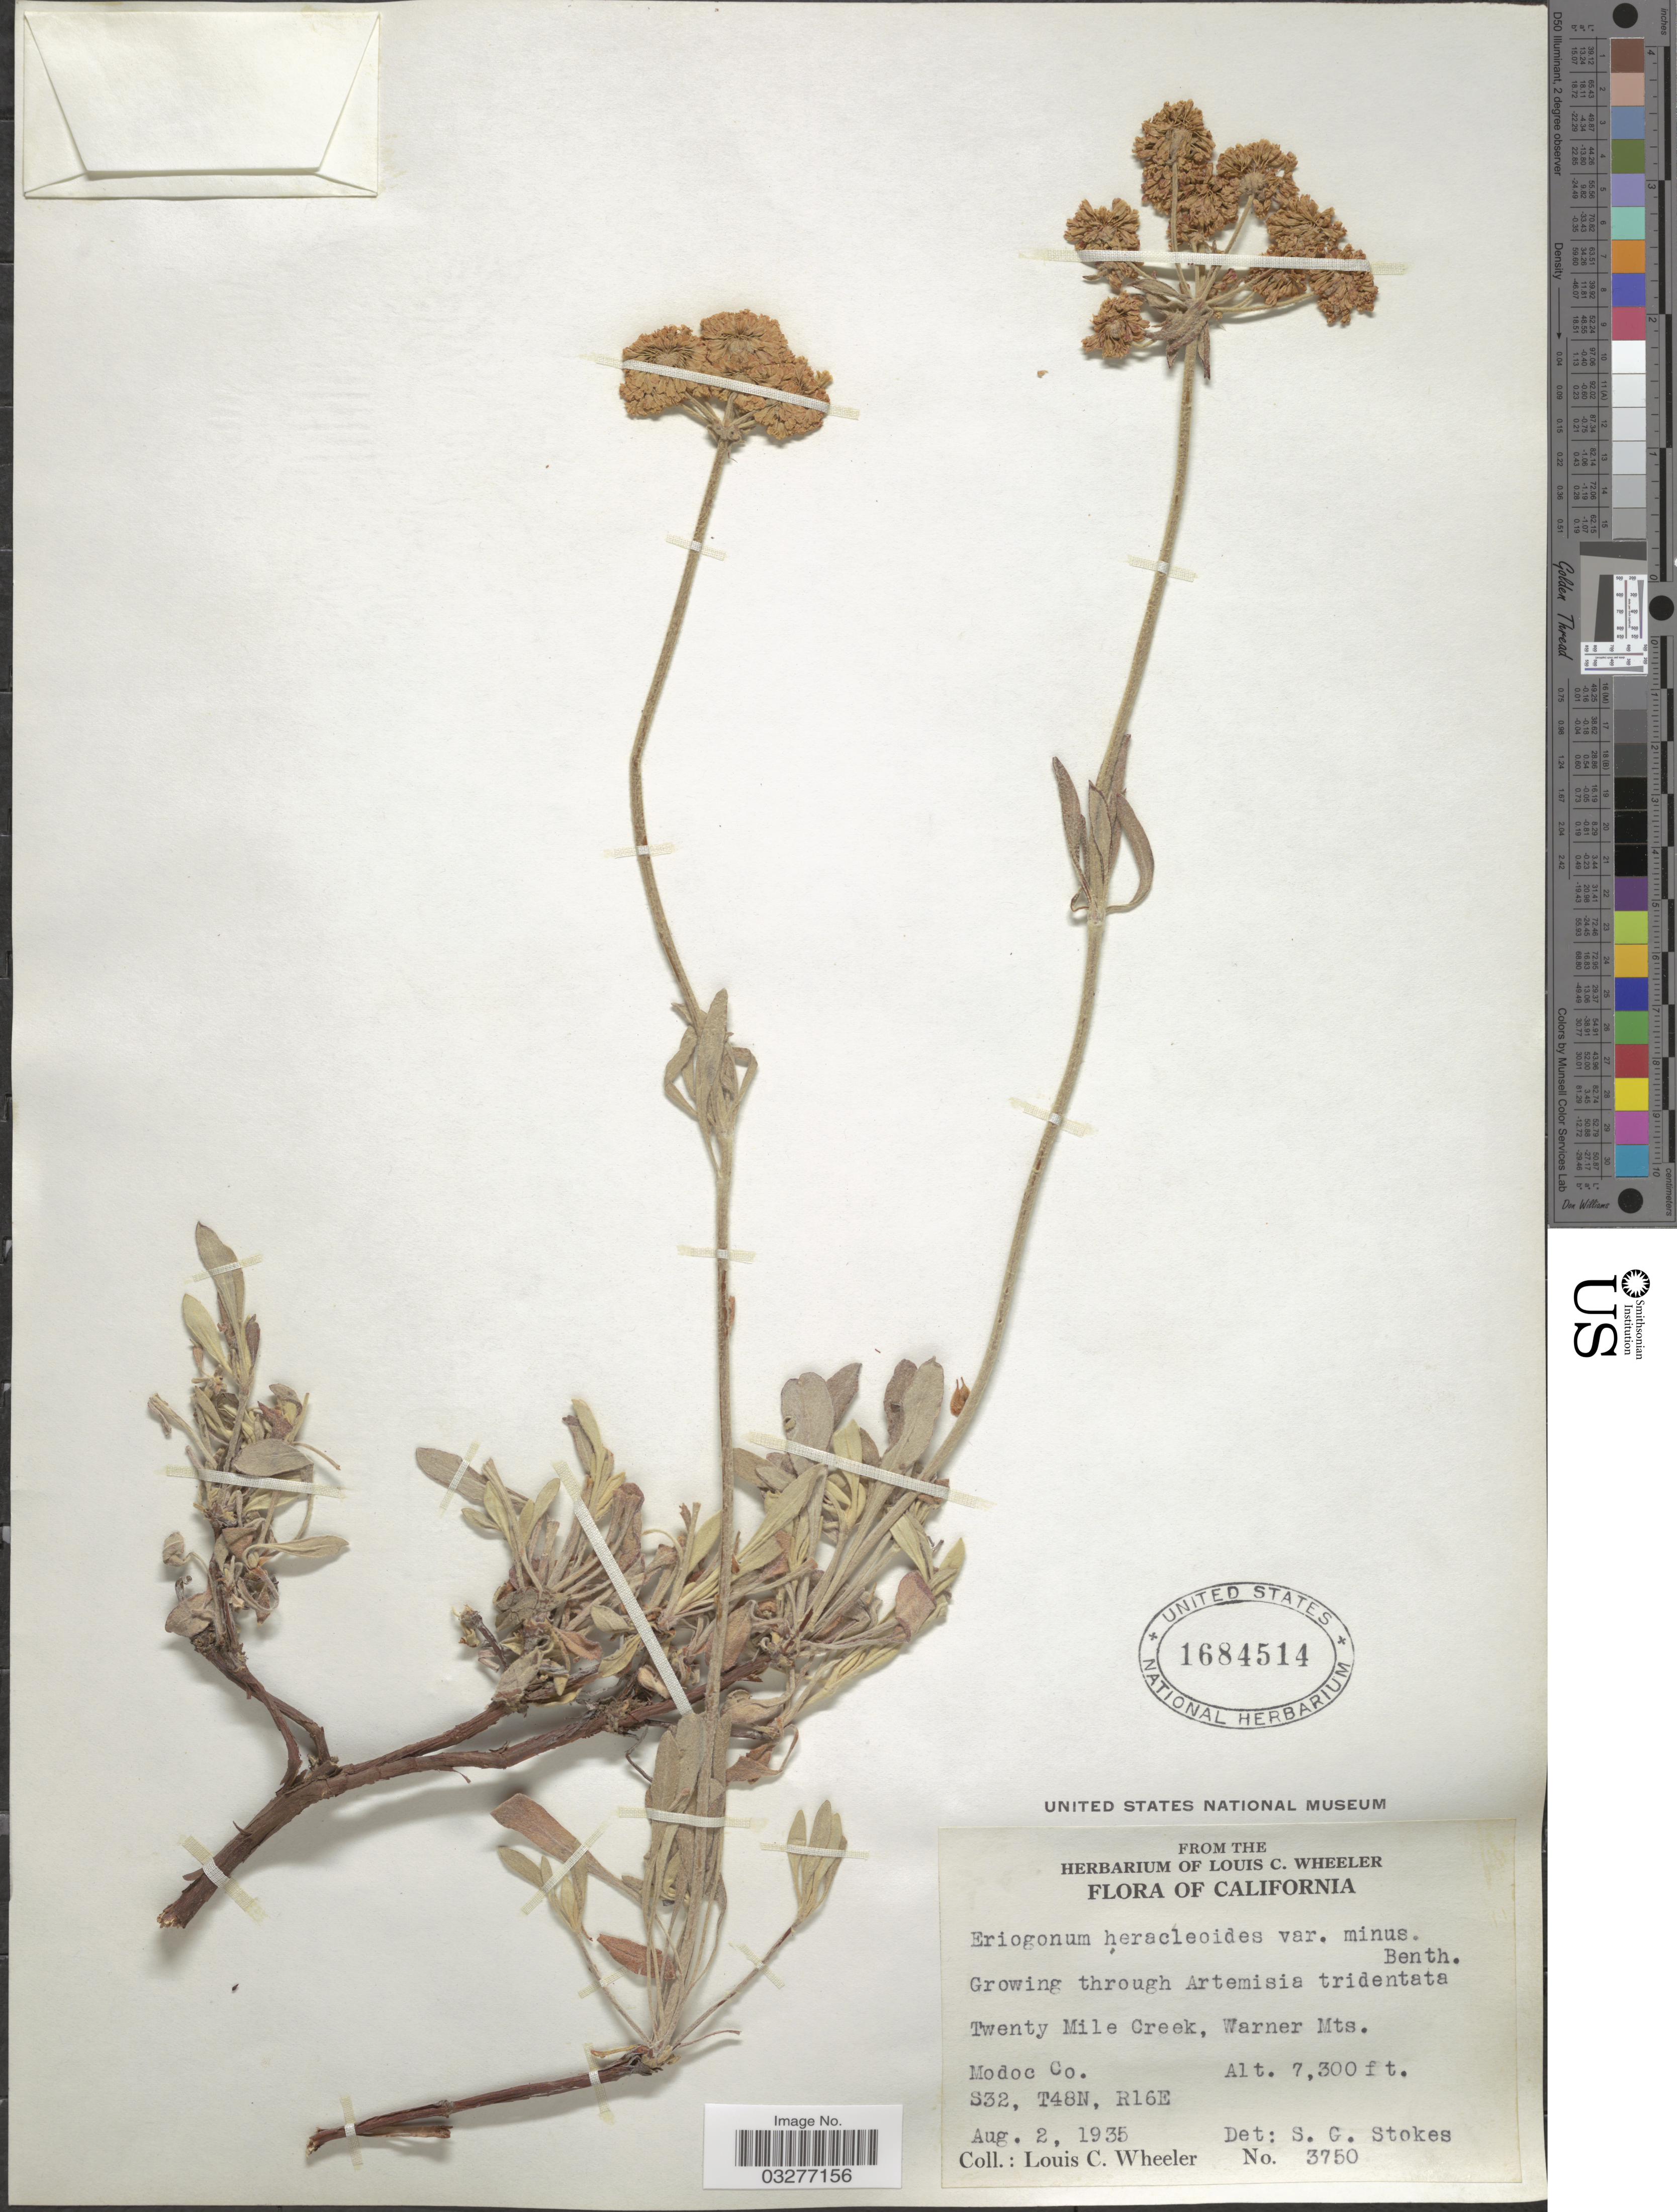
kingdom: Plantae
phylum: Tracheophyta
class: Magnoliopsida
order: Caryophyllales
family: Polygonaceae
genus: Eriogonum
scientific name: Eriogonum heracleoides var. heracleoides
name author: Nutt.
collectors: L. C. Wheeler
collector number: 3750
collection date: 1935-08-02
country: United States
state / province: California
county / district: Modoc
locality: Twenty Mile Creek, Warner Mts. Modoc Co., S32, T48N, R16E.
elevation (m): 2225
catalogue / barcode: US 1684514